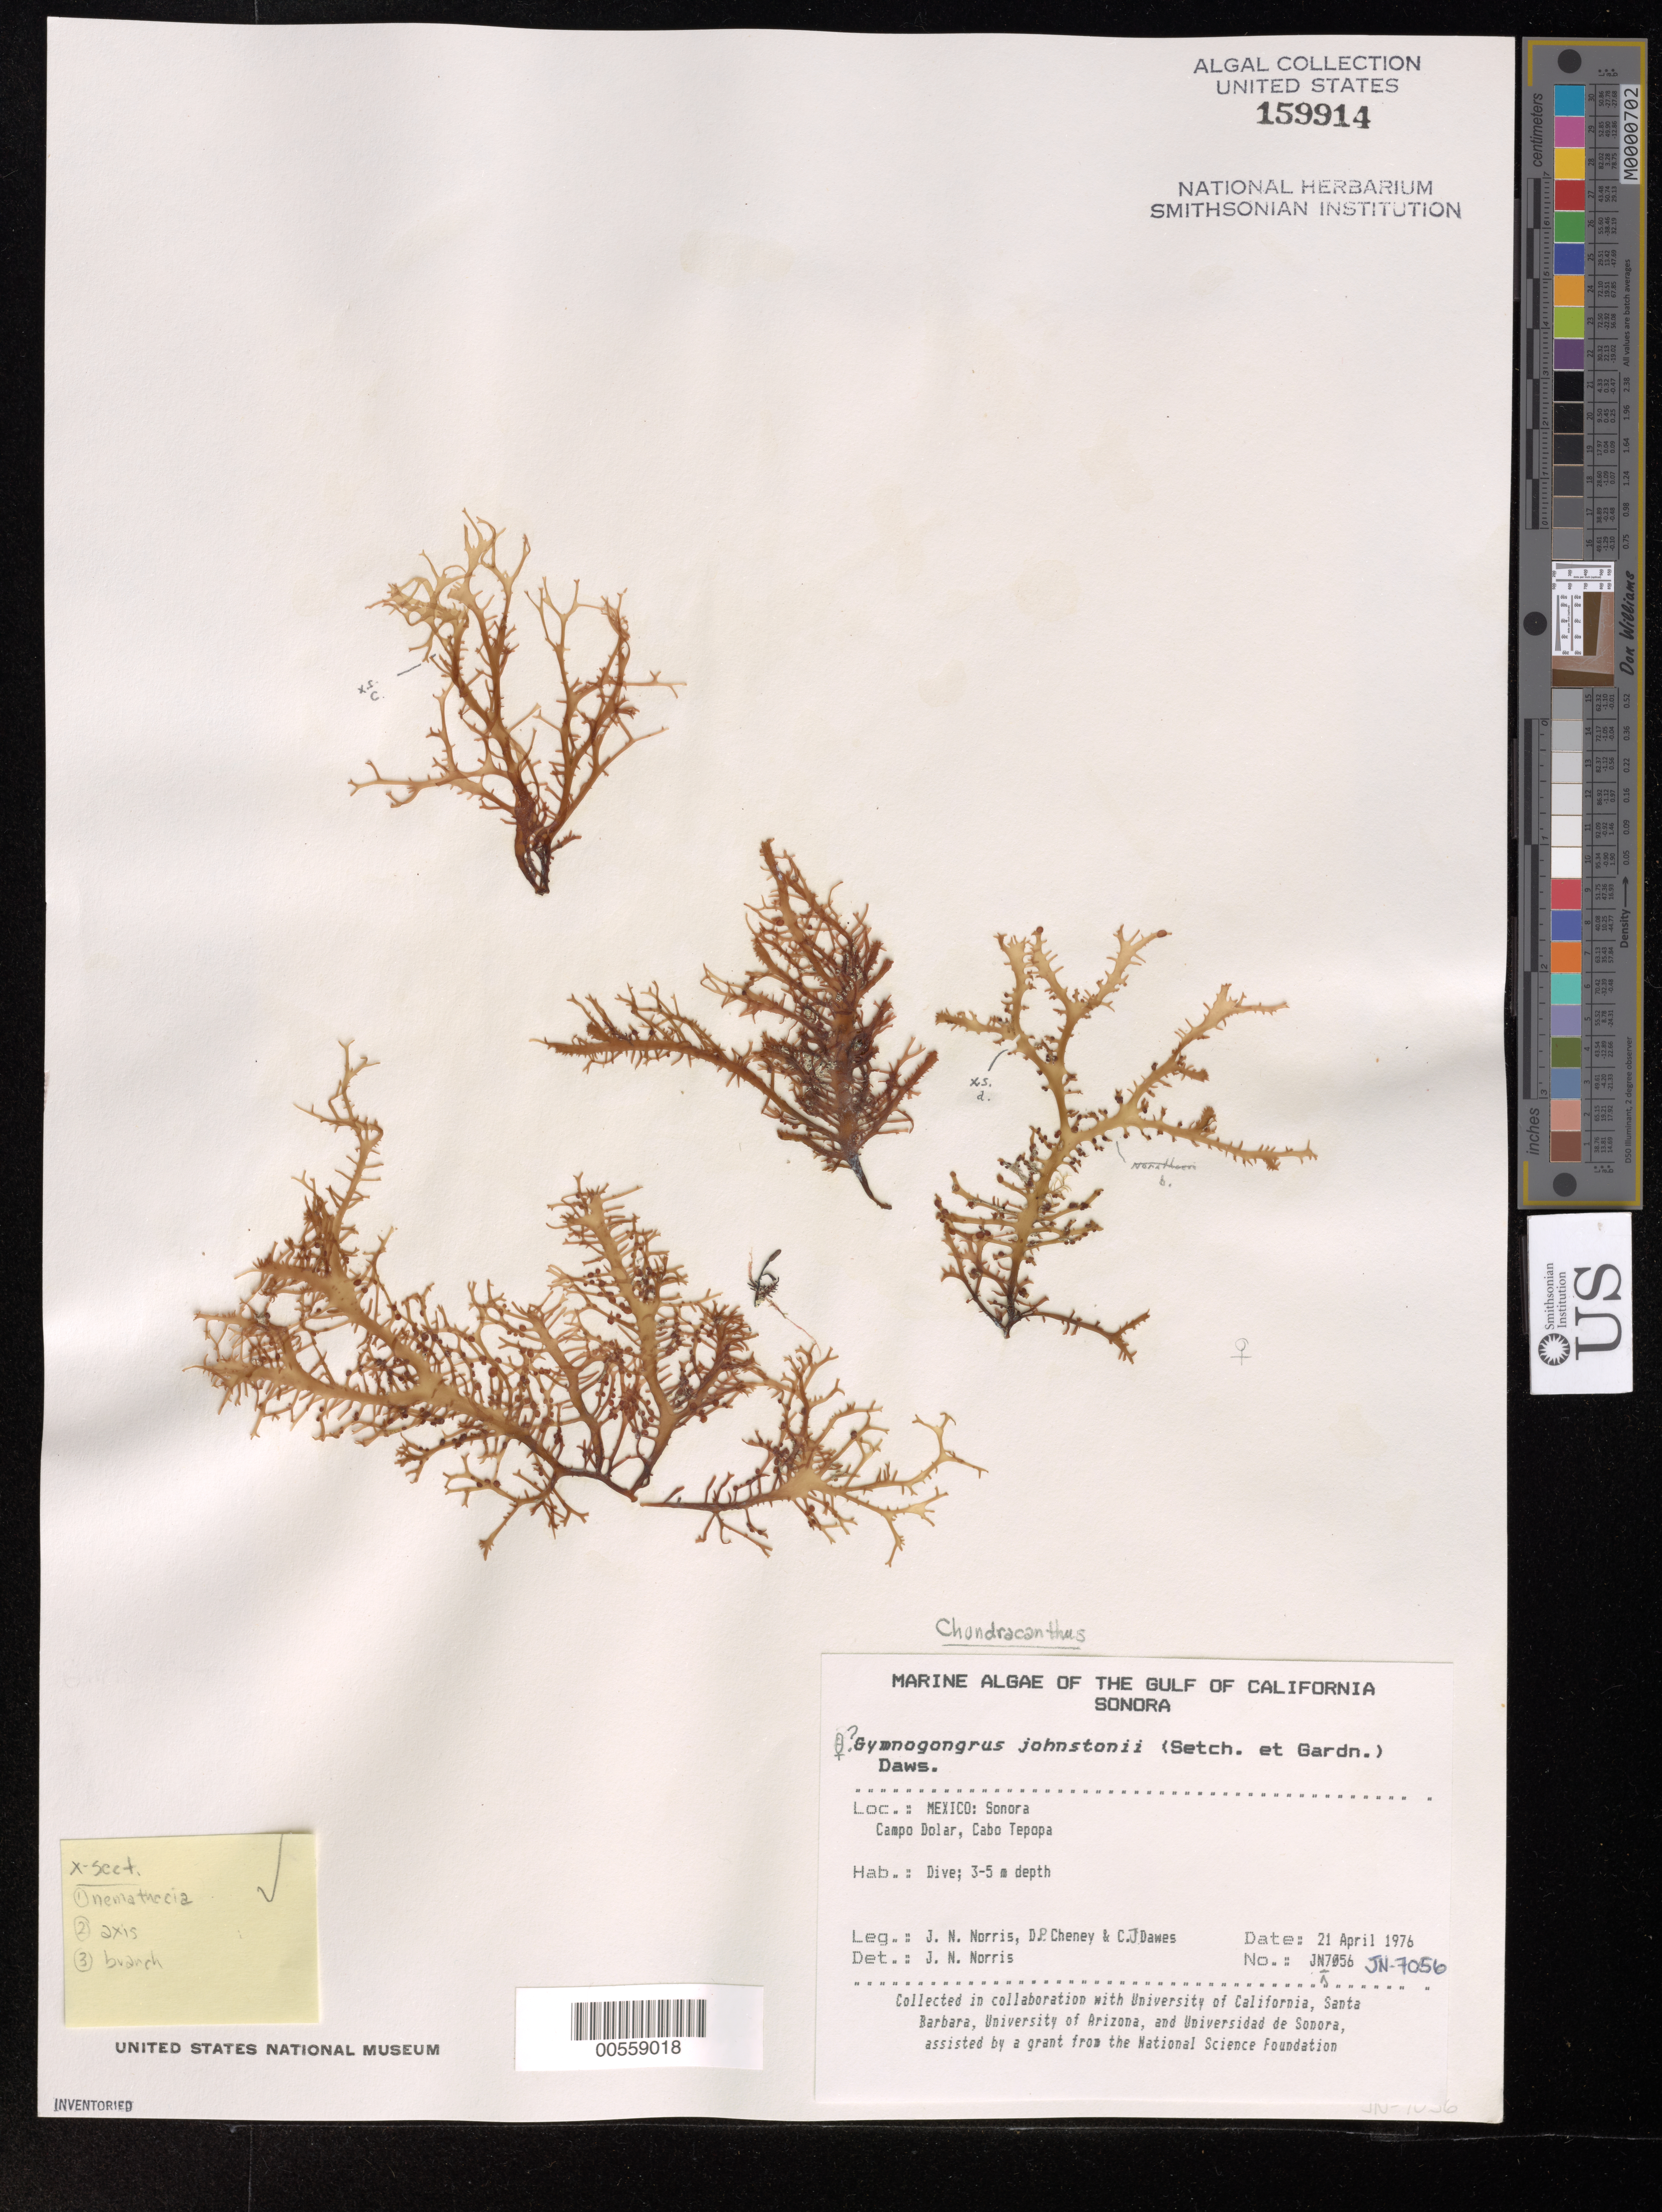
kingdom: Plantae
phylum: Rhodophyta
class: Florideophyceae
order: Gigartinales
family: Phyllophoraceae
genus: Gymnogongrus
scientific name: Gymnogongrus johnstonii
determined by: Norris, James N.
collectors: J. N. Norris, D. Cheney & C. Dawes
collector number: JN-7056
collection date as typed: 21 Apr 1976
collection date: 1976-04-21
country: Mexico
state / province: Sonora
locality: Campo Dolar, Cabo Tepopa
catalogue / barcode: US 159914